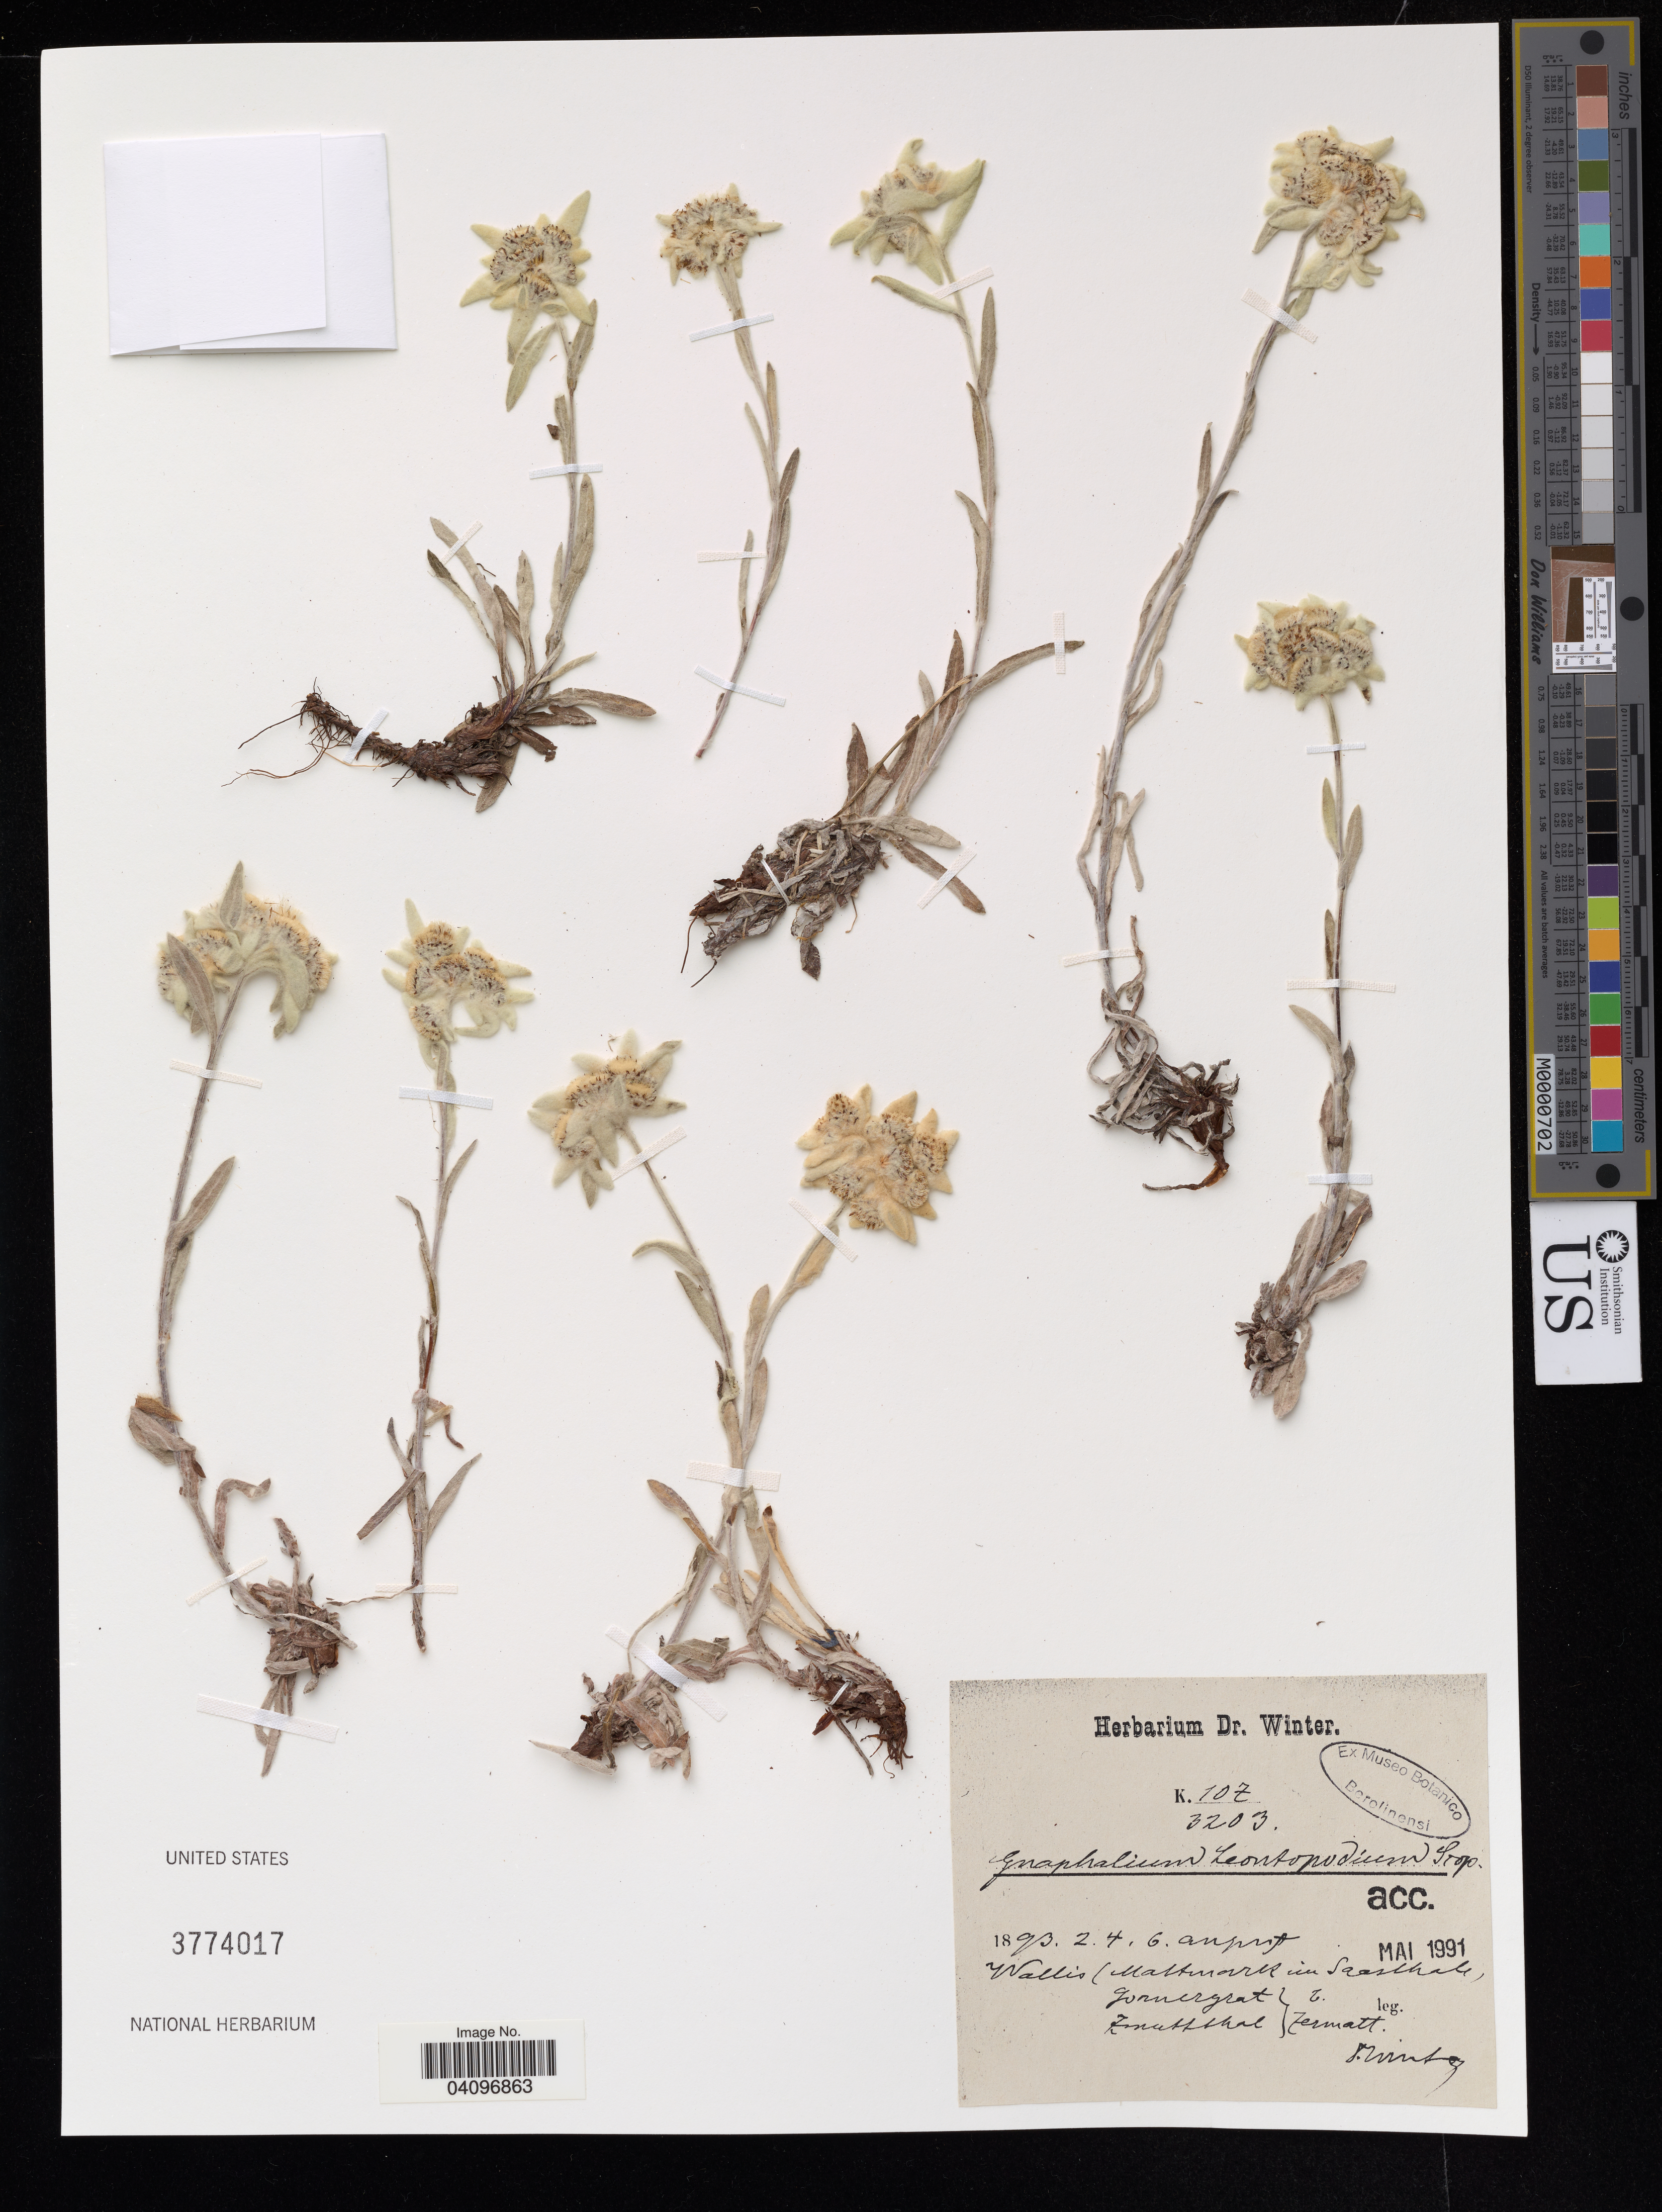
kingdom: Plantae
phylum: Tracheophyta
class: Magnoliopsida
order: Asterales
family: Asteraceae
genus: Gnaphalium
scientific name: Gnaphalium leontopodium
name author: Sch. Bip.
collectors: K. Winter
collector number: K107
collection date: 1991-05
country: Switzerland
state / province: Valais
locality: Maltwark in Saasthale, Gornergrat Zonuttthal, Zermatt.*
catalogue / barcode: US 3774017